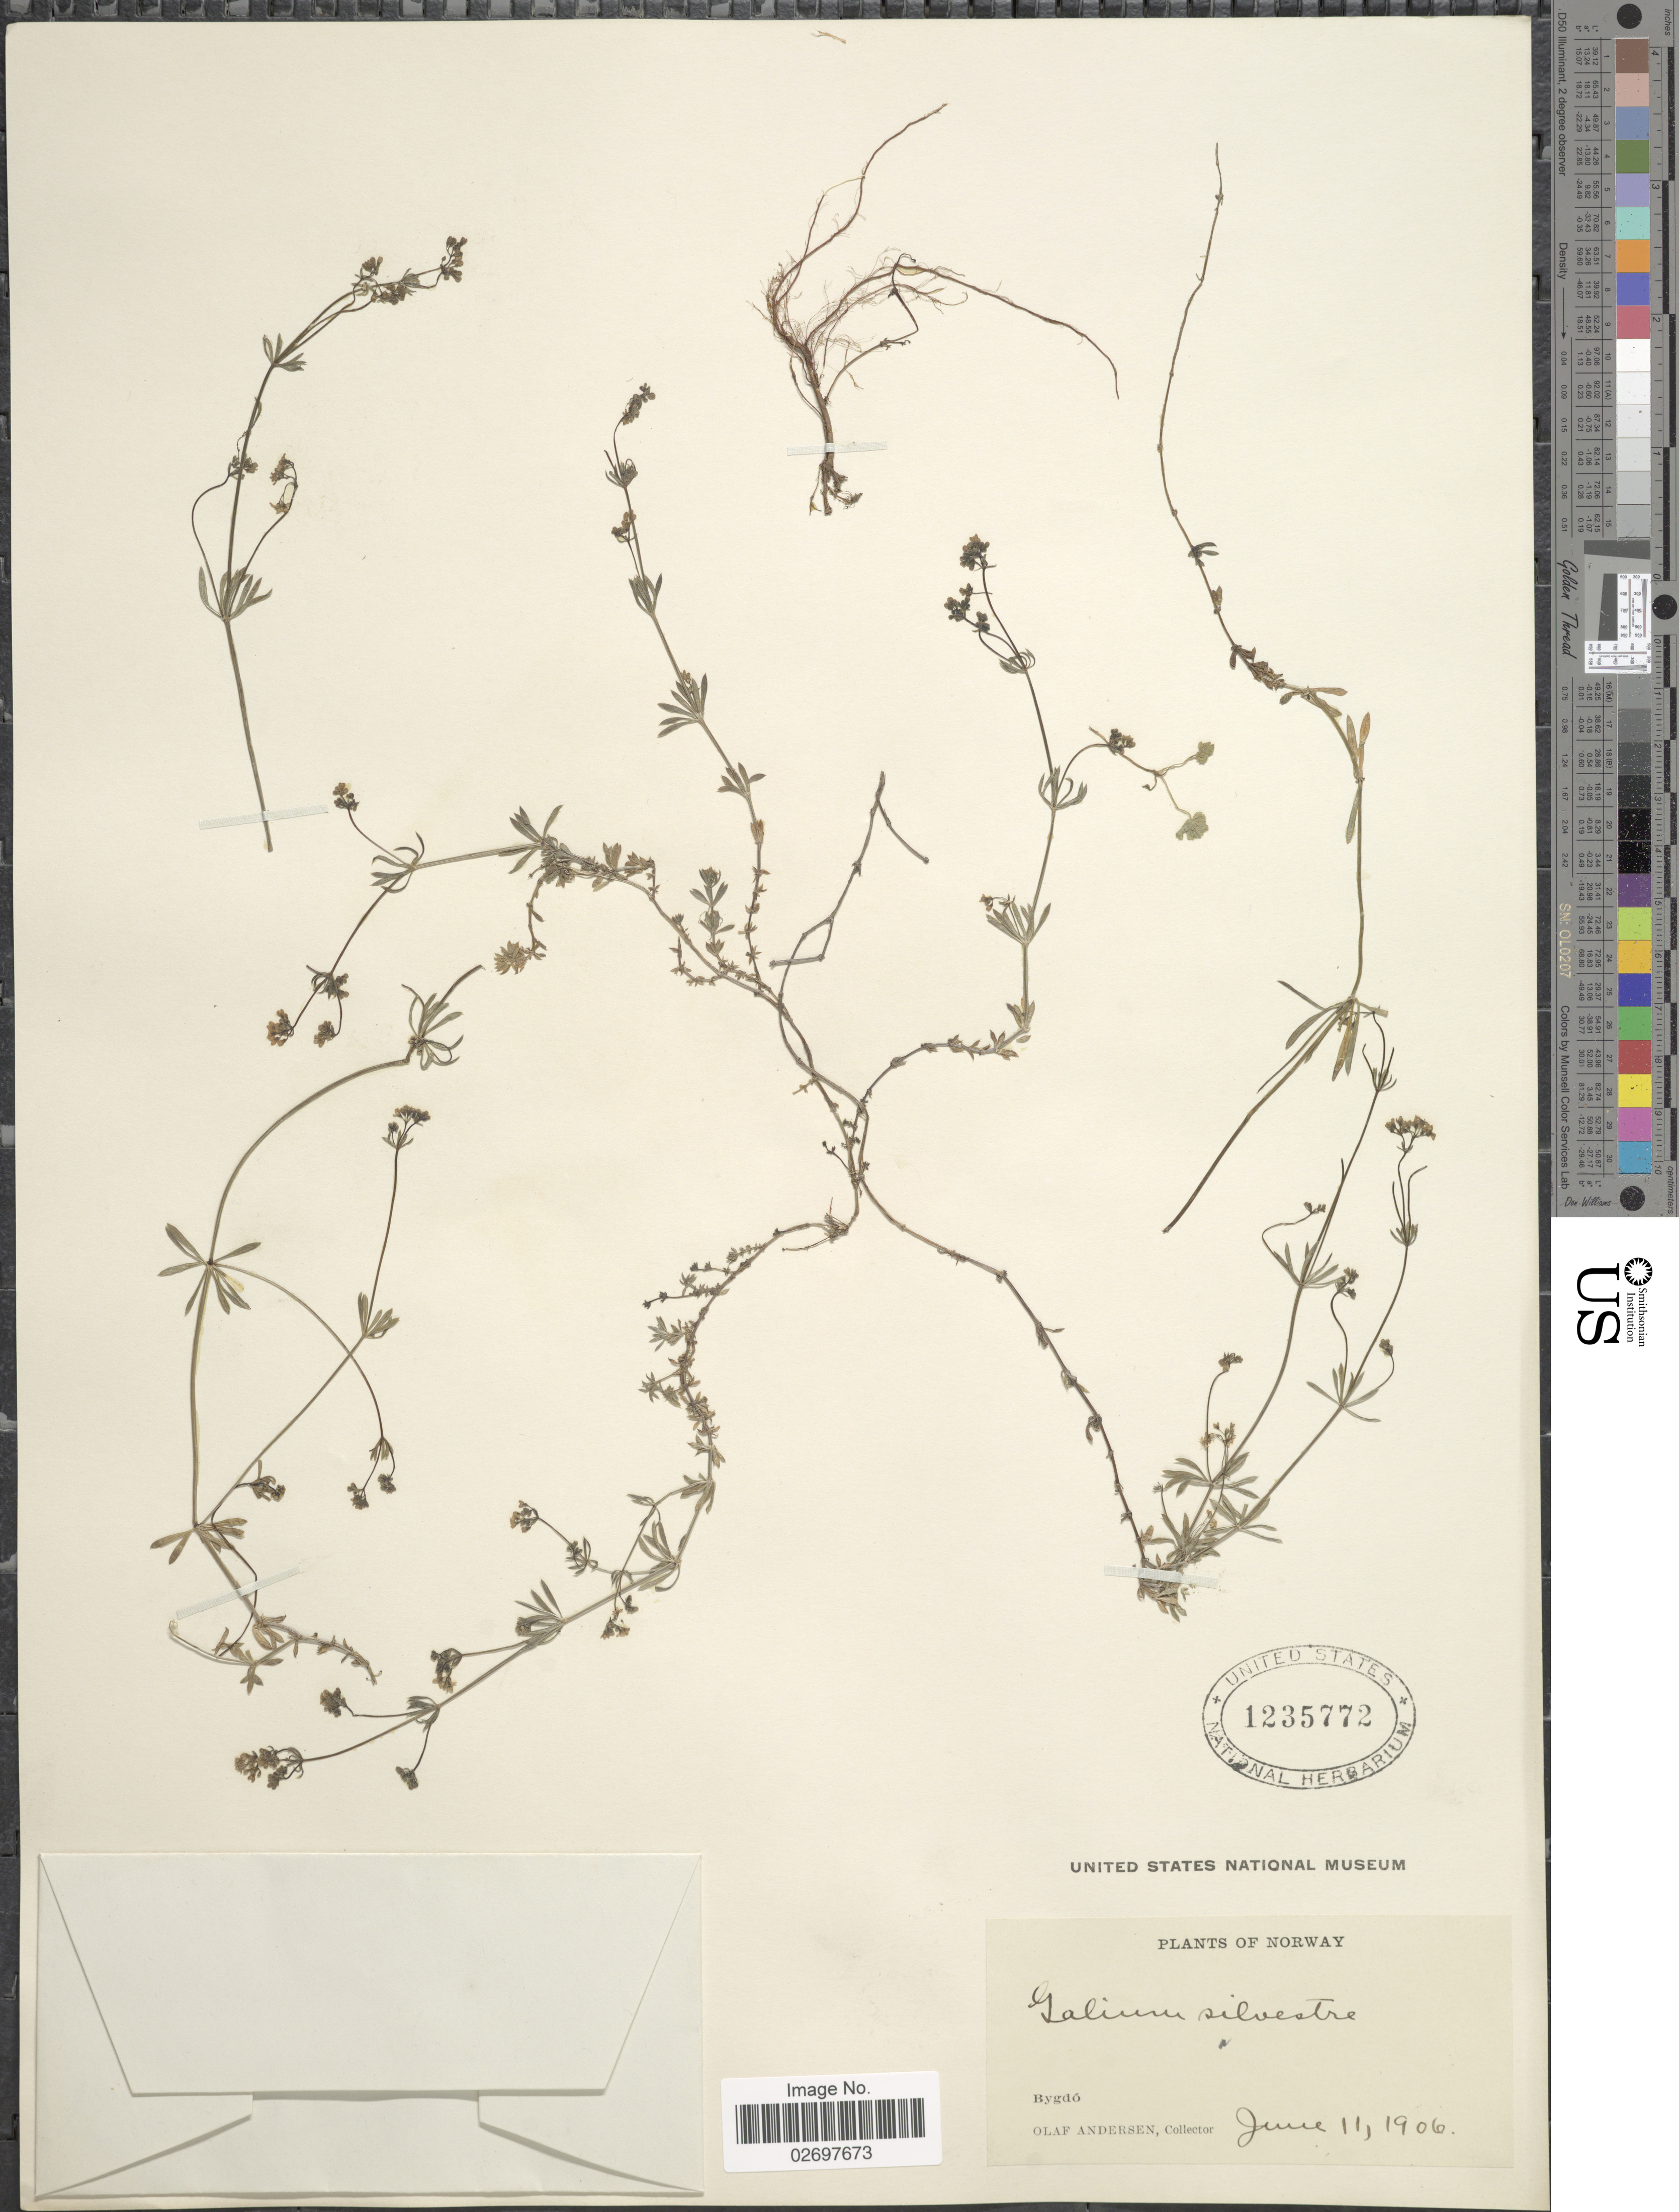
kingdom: Plantae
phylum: Tracheophyta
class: Magnoliopsida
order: Gentianales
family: Rubiaceae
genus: Galium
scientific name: Galium sylvestre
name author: Scop.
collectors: O. Andersen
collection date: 1906-06-11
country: Norway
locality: Bygdo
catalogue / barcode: US 1235772